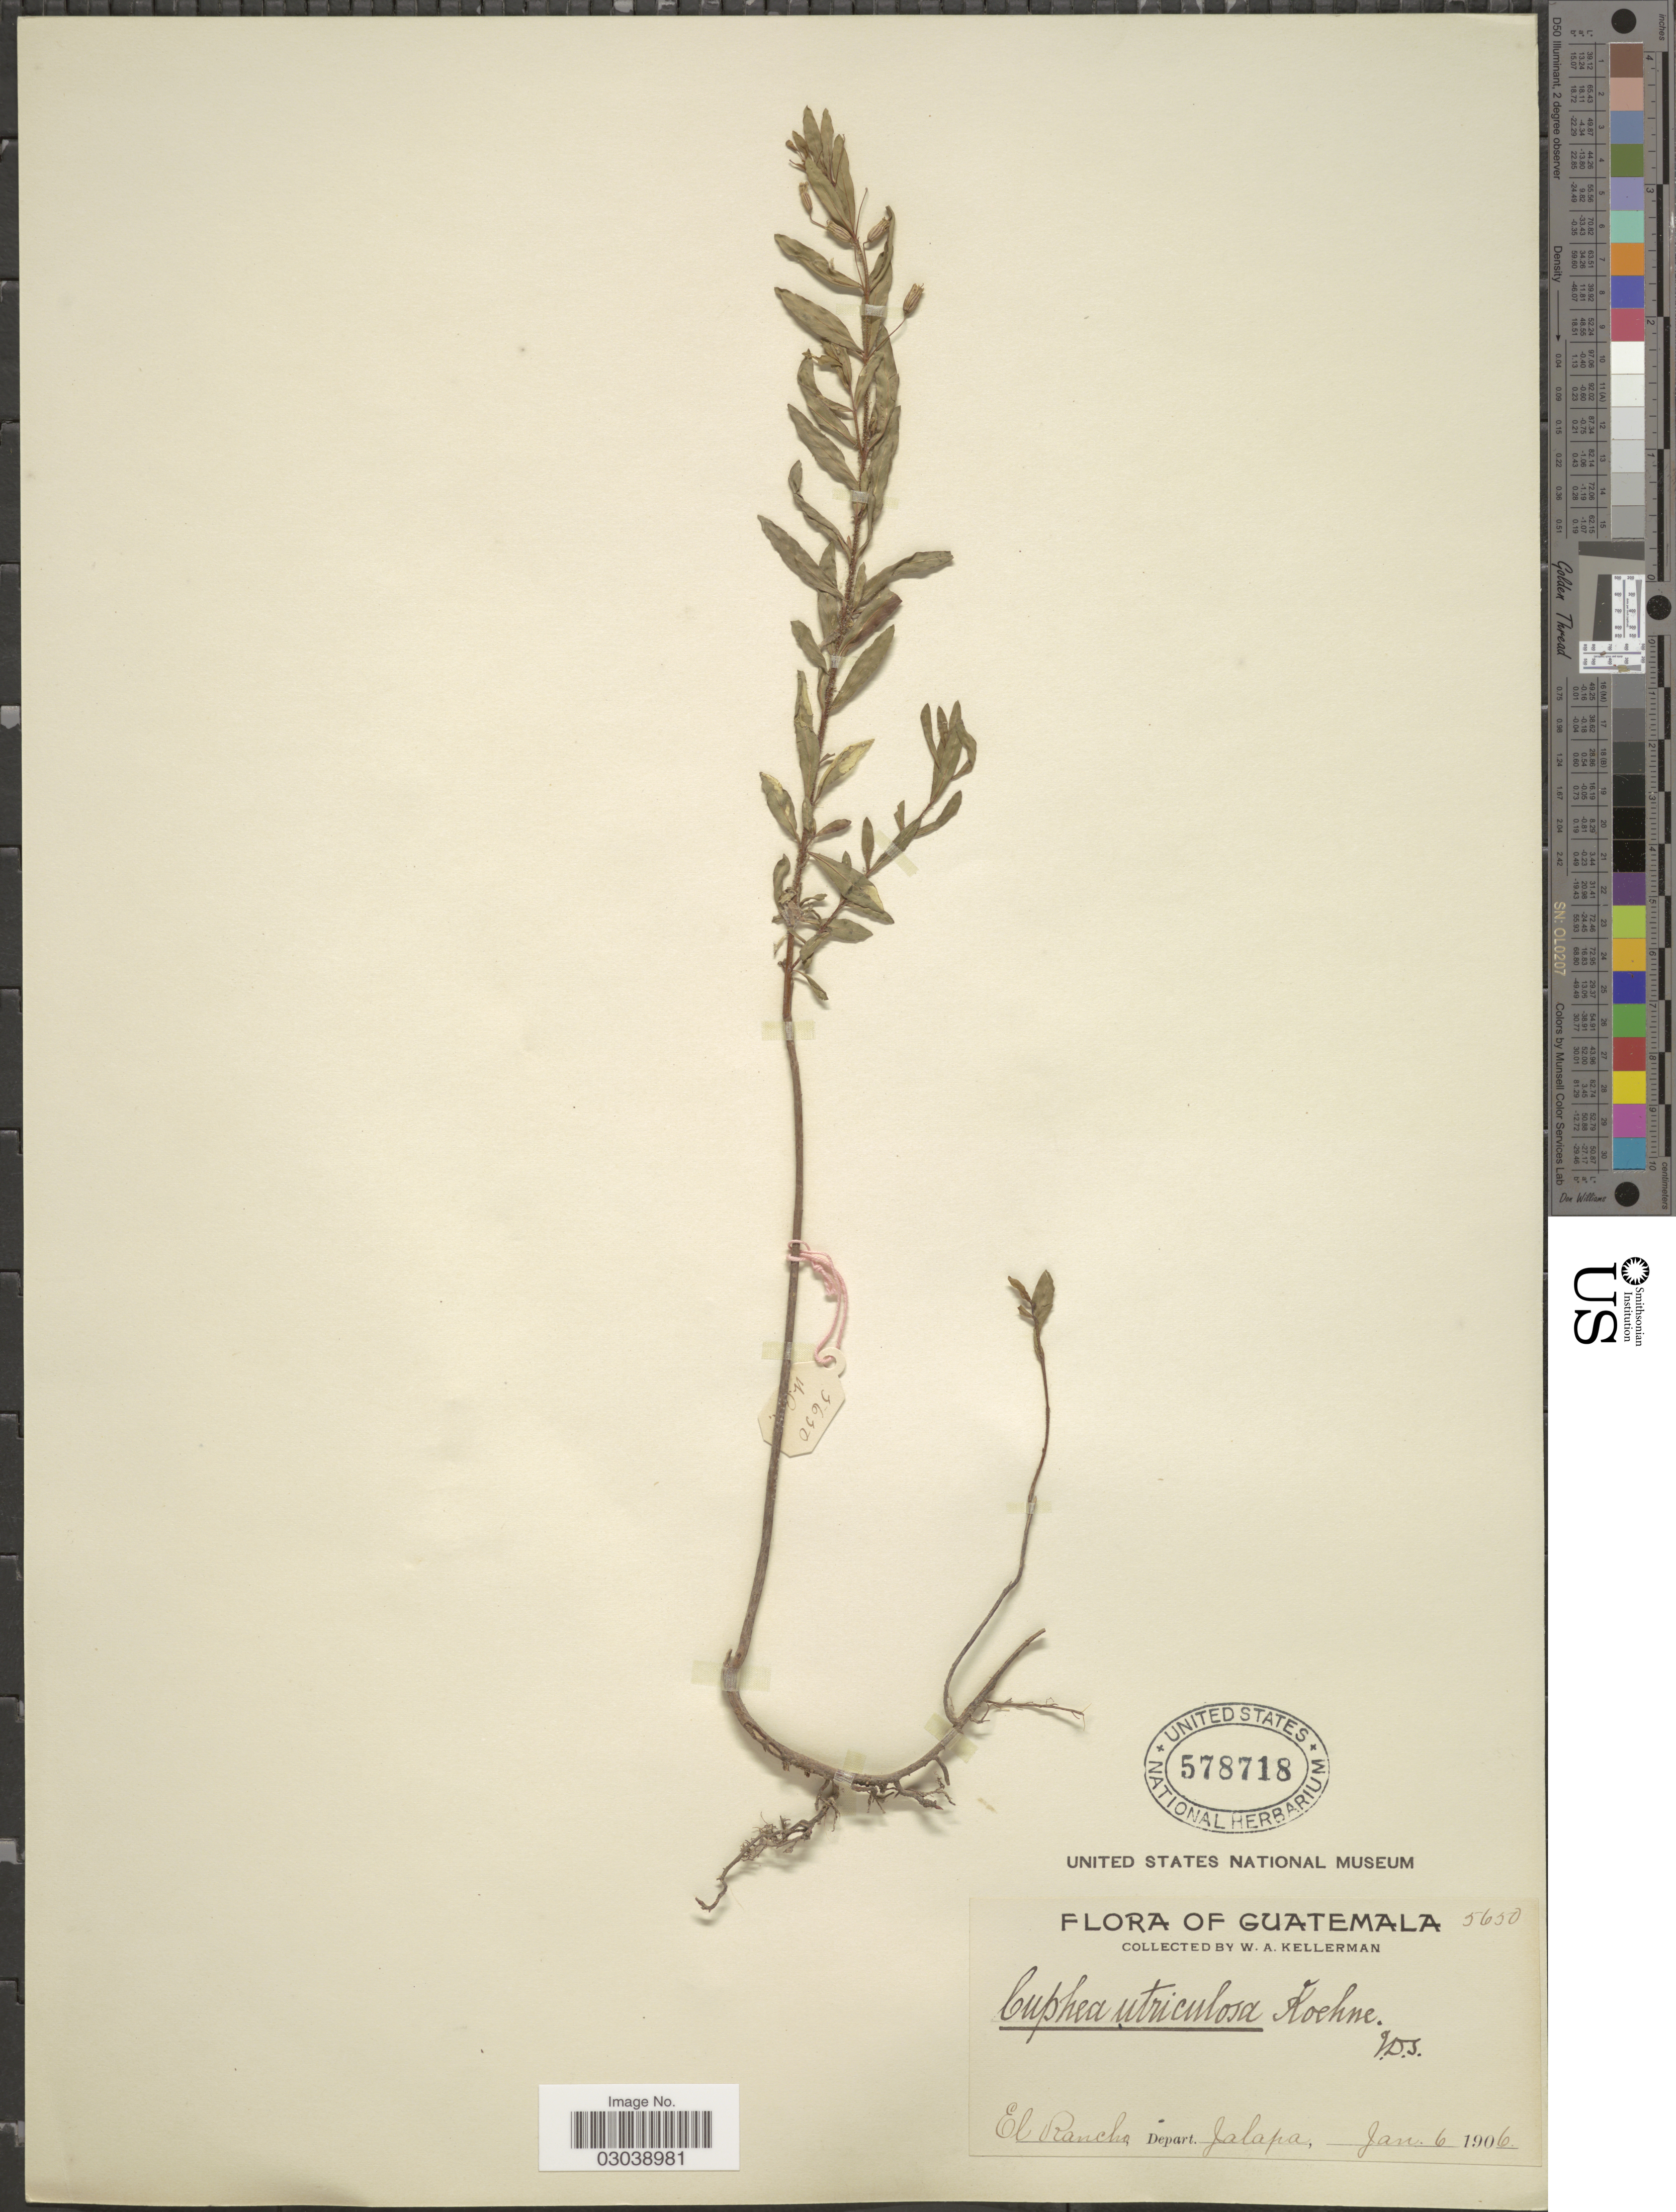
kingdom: Plantae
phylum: Tracheophyta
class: Magnoliopsida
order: Myrtales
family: Lythraceae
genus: Cuphea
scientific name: Cuphea utriculosa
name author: Koehne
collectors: W. Kellerman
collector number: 5650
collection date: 1906-01-06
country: Guatemala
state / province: Jalapa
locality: El Rancha, Depart. Jalapa.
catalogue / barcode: US 578718